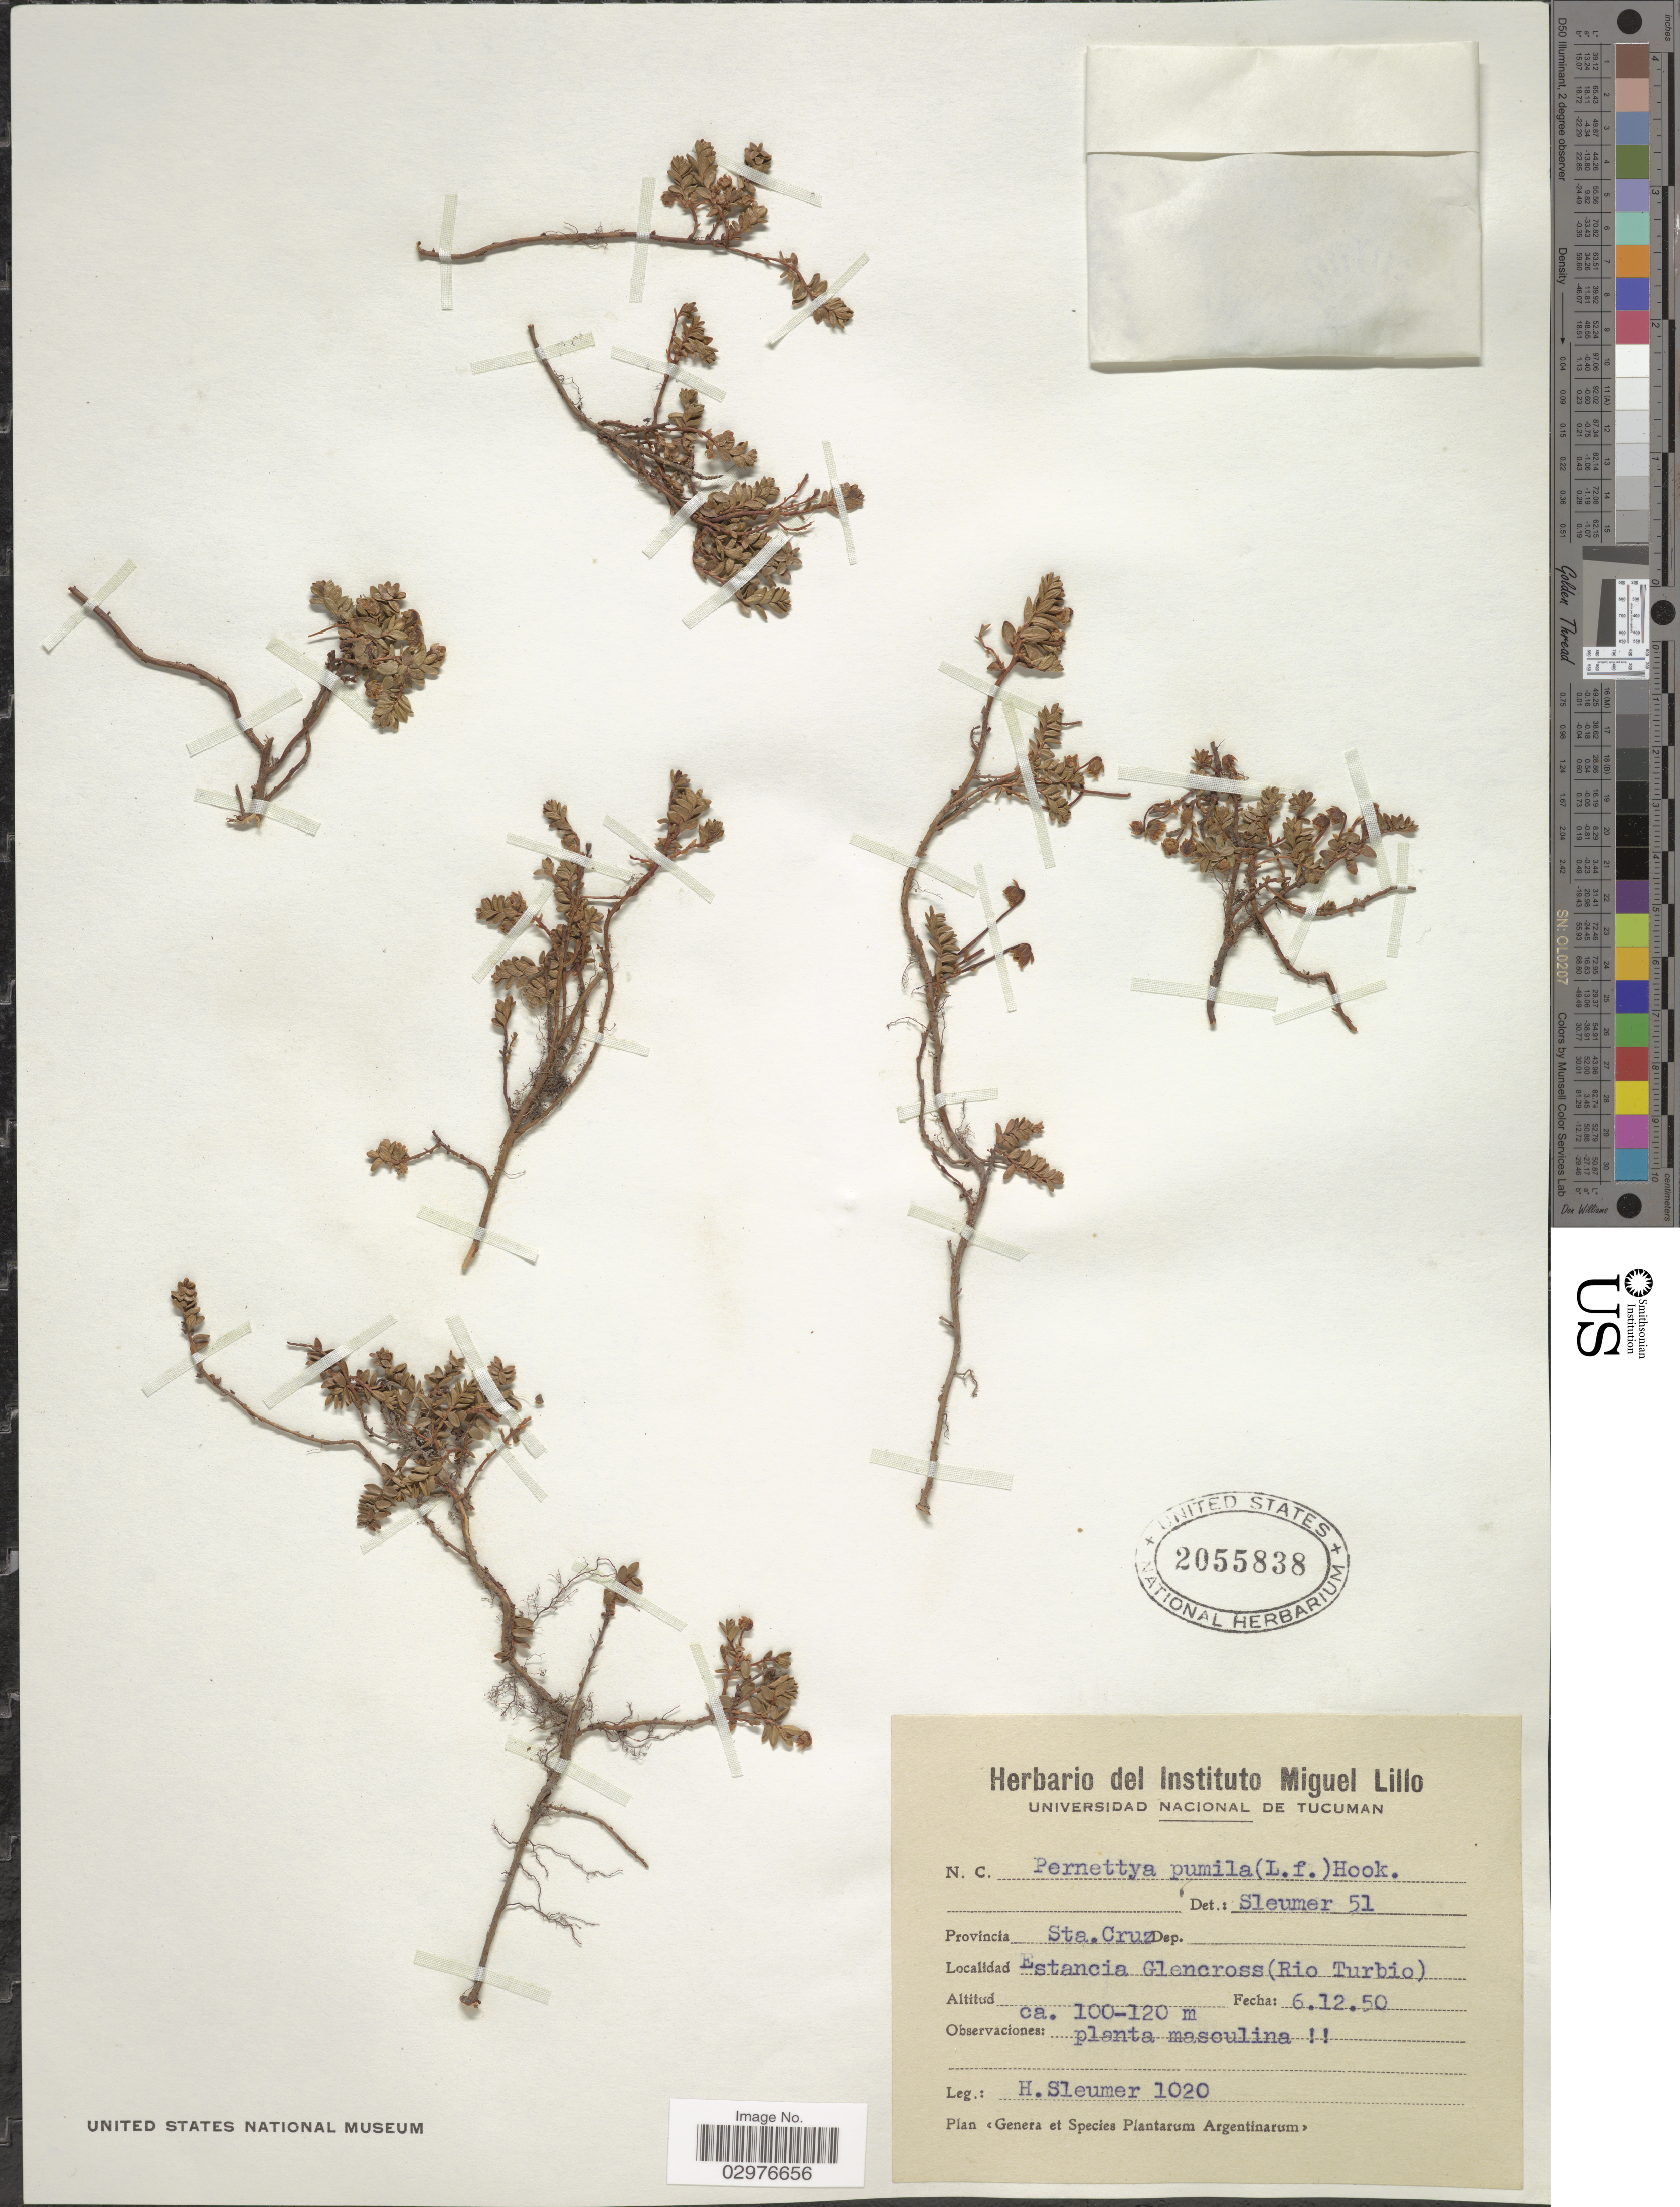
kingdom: Plantae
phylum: Tracheophyta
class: Magnoliopsida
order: Ericales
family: Ericaceae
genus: Gaultheria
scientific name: Gaultheria pumila var. pumila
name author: (L. f.) D.J. Middleton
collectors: H. O. Sleumer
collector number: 1020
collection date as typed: Transcribed d/m/y: 6/12/50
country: Argentina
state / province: Santa Cruz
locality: Estancia Glencross (Rio Turbio).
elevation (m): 100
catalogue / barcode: US 2055838